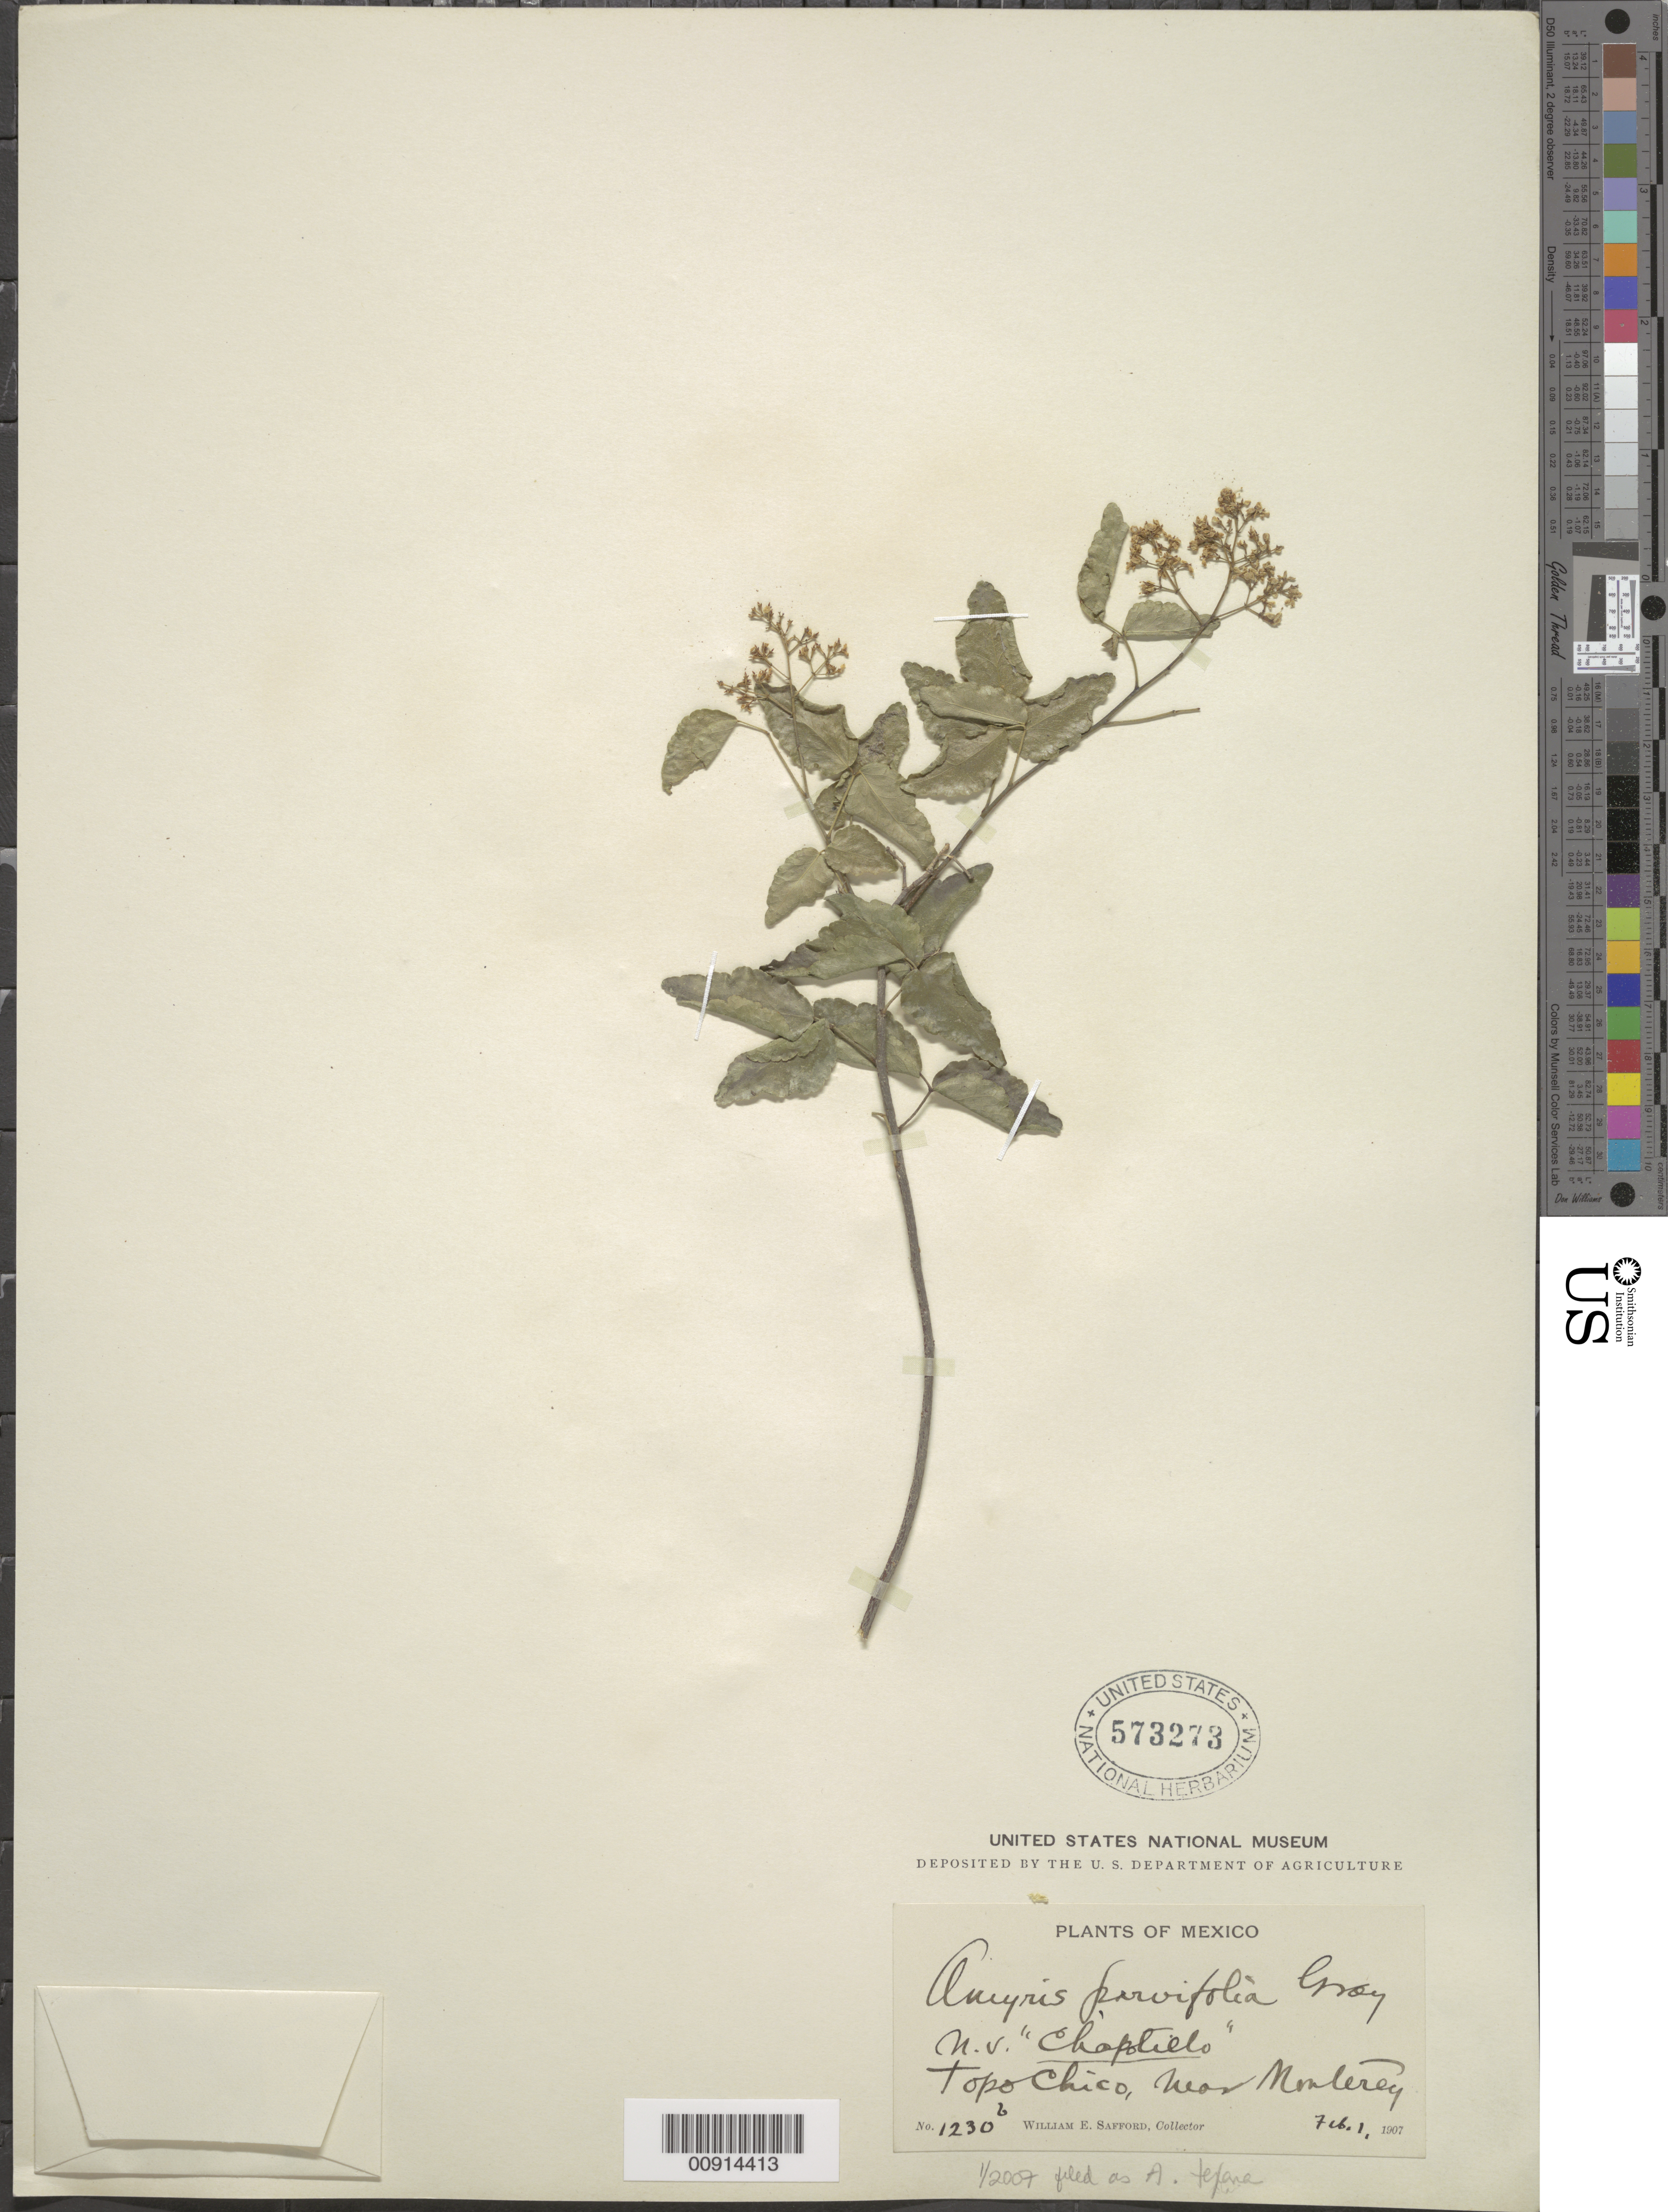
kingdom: Plantae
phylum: Tracheophyta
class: Magnoliopsida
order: Sapindales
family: Rutaceae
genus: Amyris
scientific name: Amyris texana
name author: (Buckley) P. Wilson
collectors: W. E. Safford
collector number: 1230 b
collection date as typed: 01 Feb 1907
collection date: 1907-02-01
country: Mexico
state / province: Nuevo León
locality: Topo Chico, near Monterrey.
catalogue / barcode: US 573273